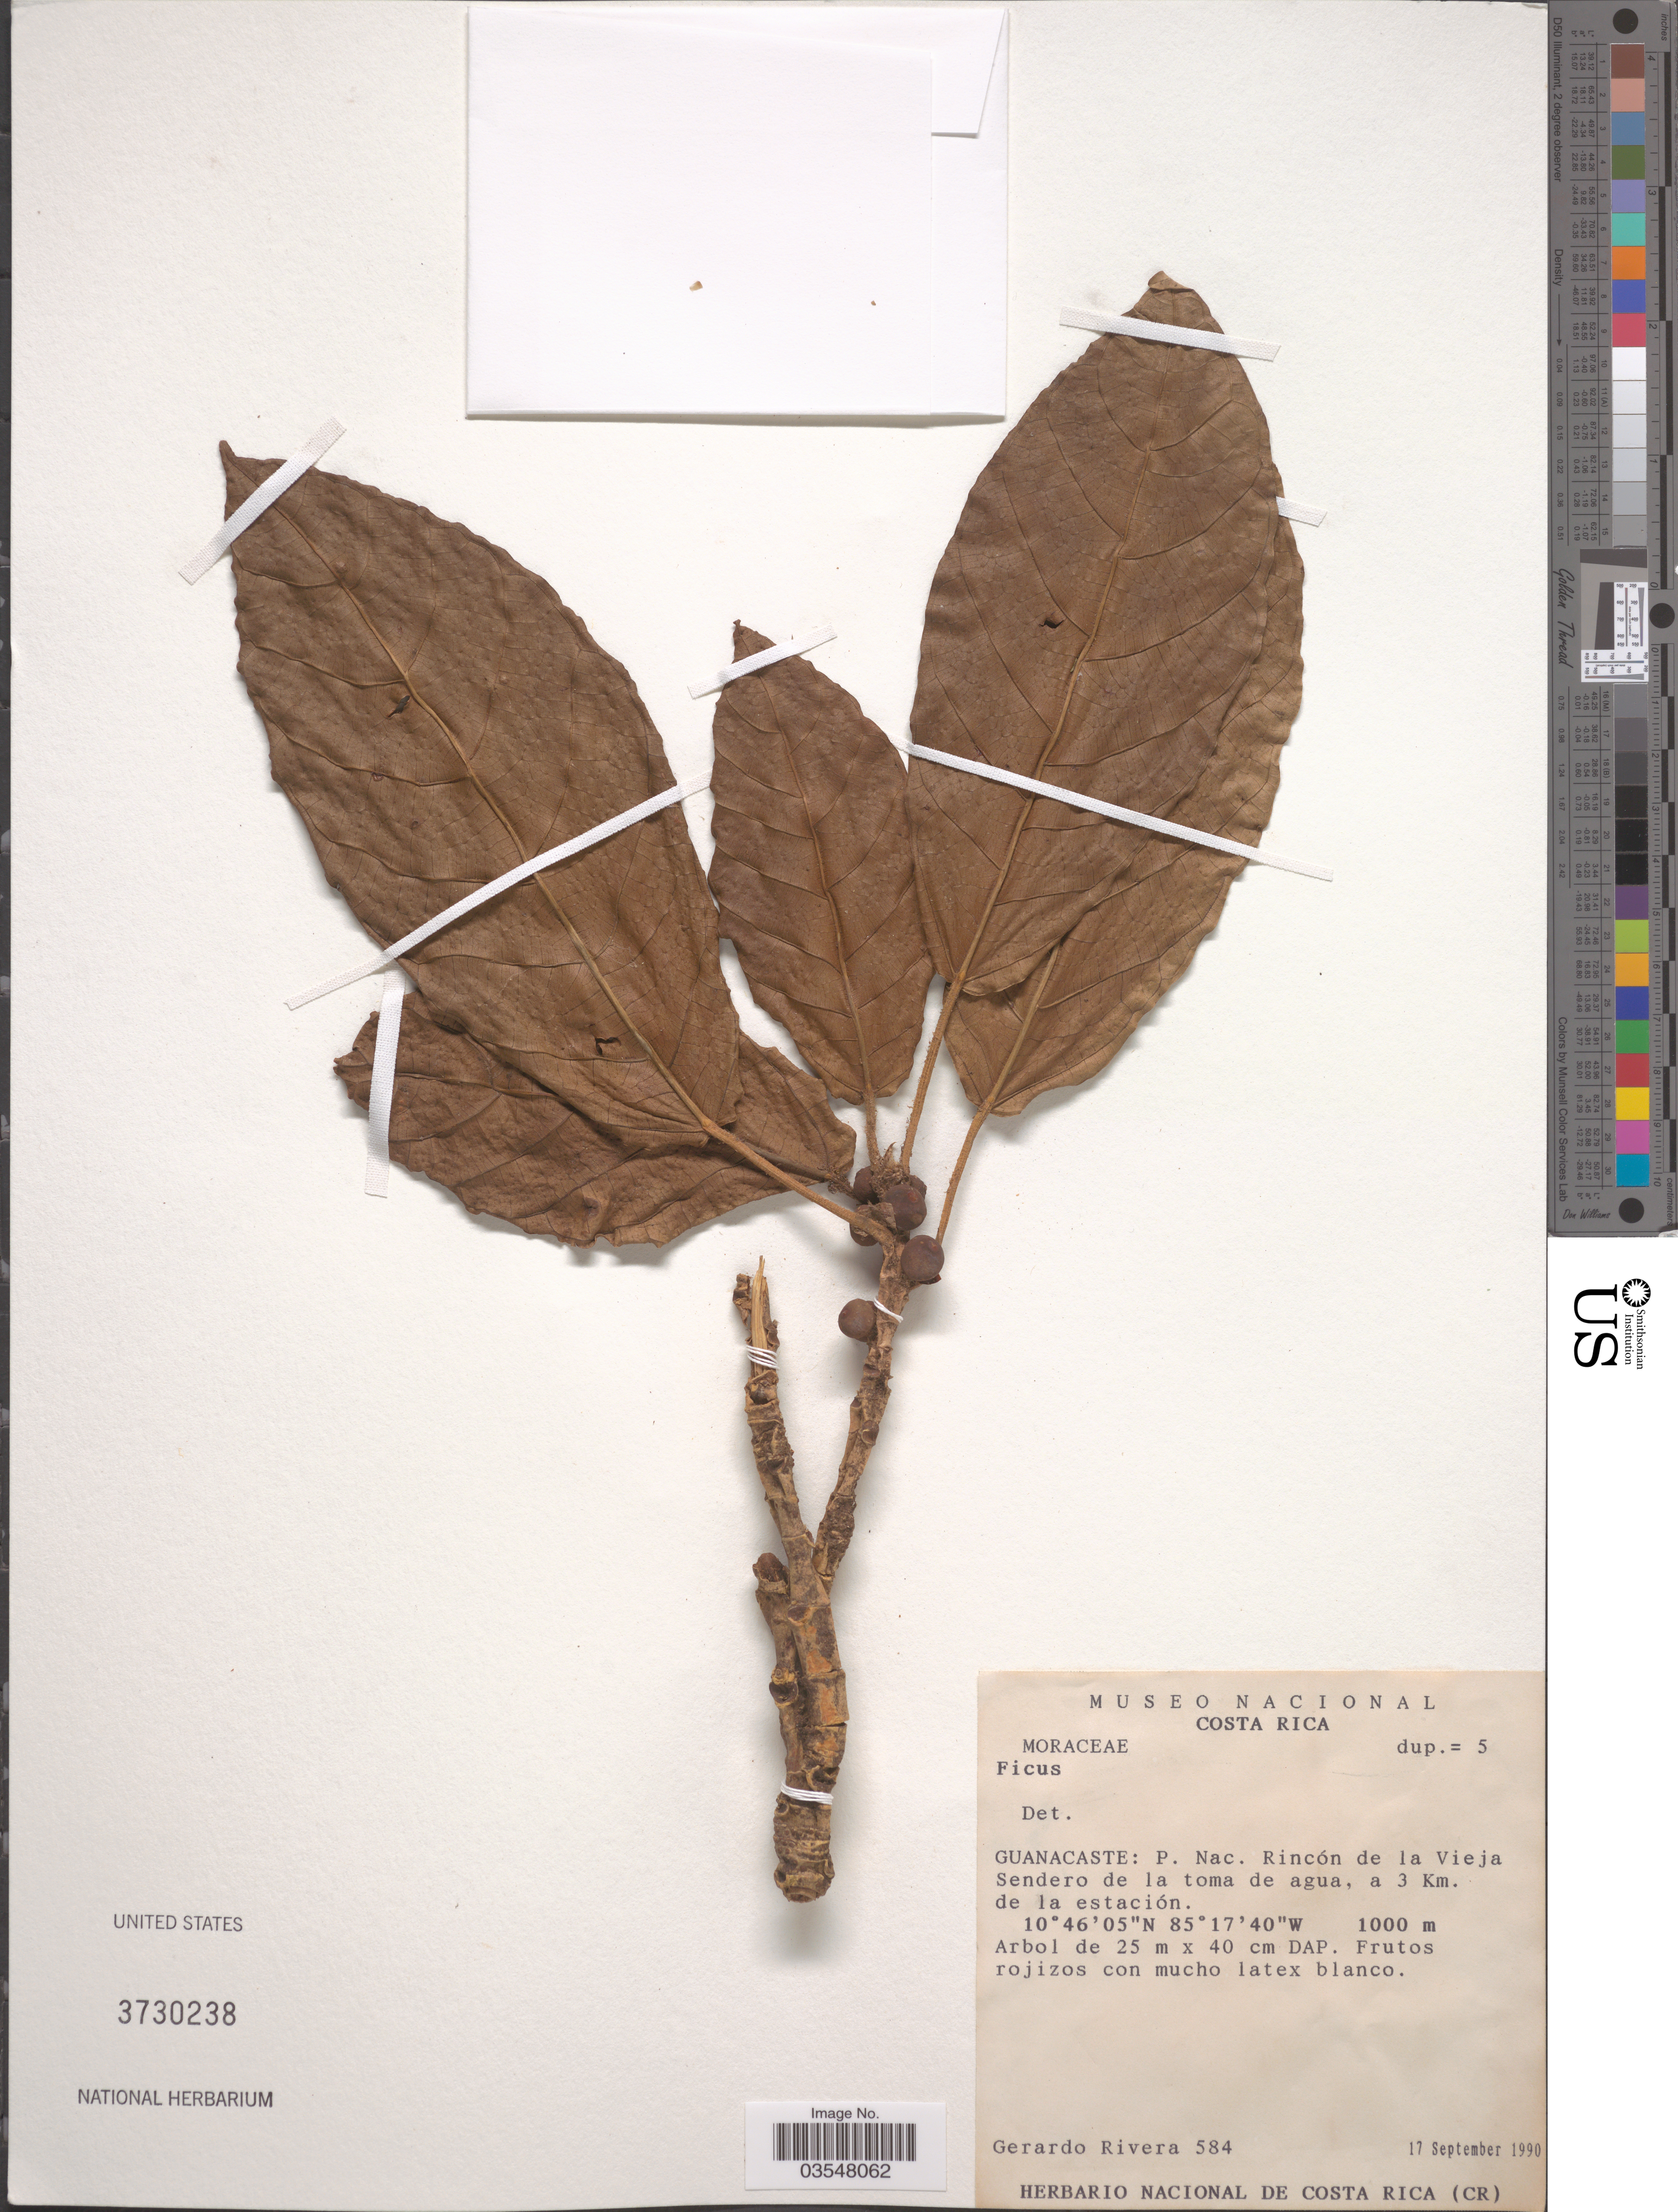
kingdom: Plantae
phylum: Tracheophyta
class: Magnoliopsida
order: Rosales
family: Moraceae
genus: Ficus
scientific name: Ficus brevibracteata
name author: W.C. Burger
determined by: Mitidieri, Nicole, (WIS), University of Wisconsin - Madison (UNITED STATES)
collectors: G. Rivera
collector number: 584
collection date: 1990-09-17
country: Costa Rica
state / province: Guanacaste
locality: P. Nac. Rincón de la Vieja Sendero de la toma de agua, a 3 Km. de la estación.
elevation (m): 1000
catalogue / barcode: US 3730238